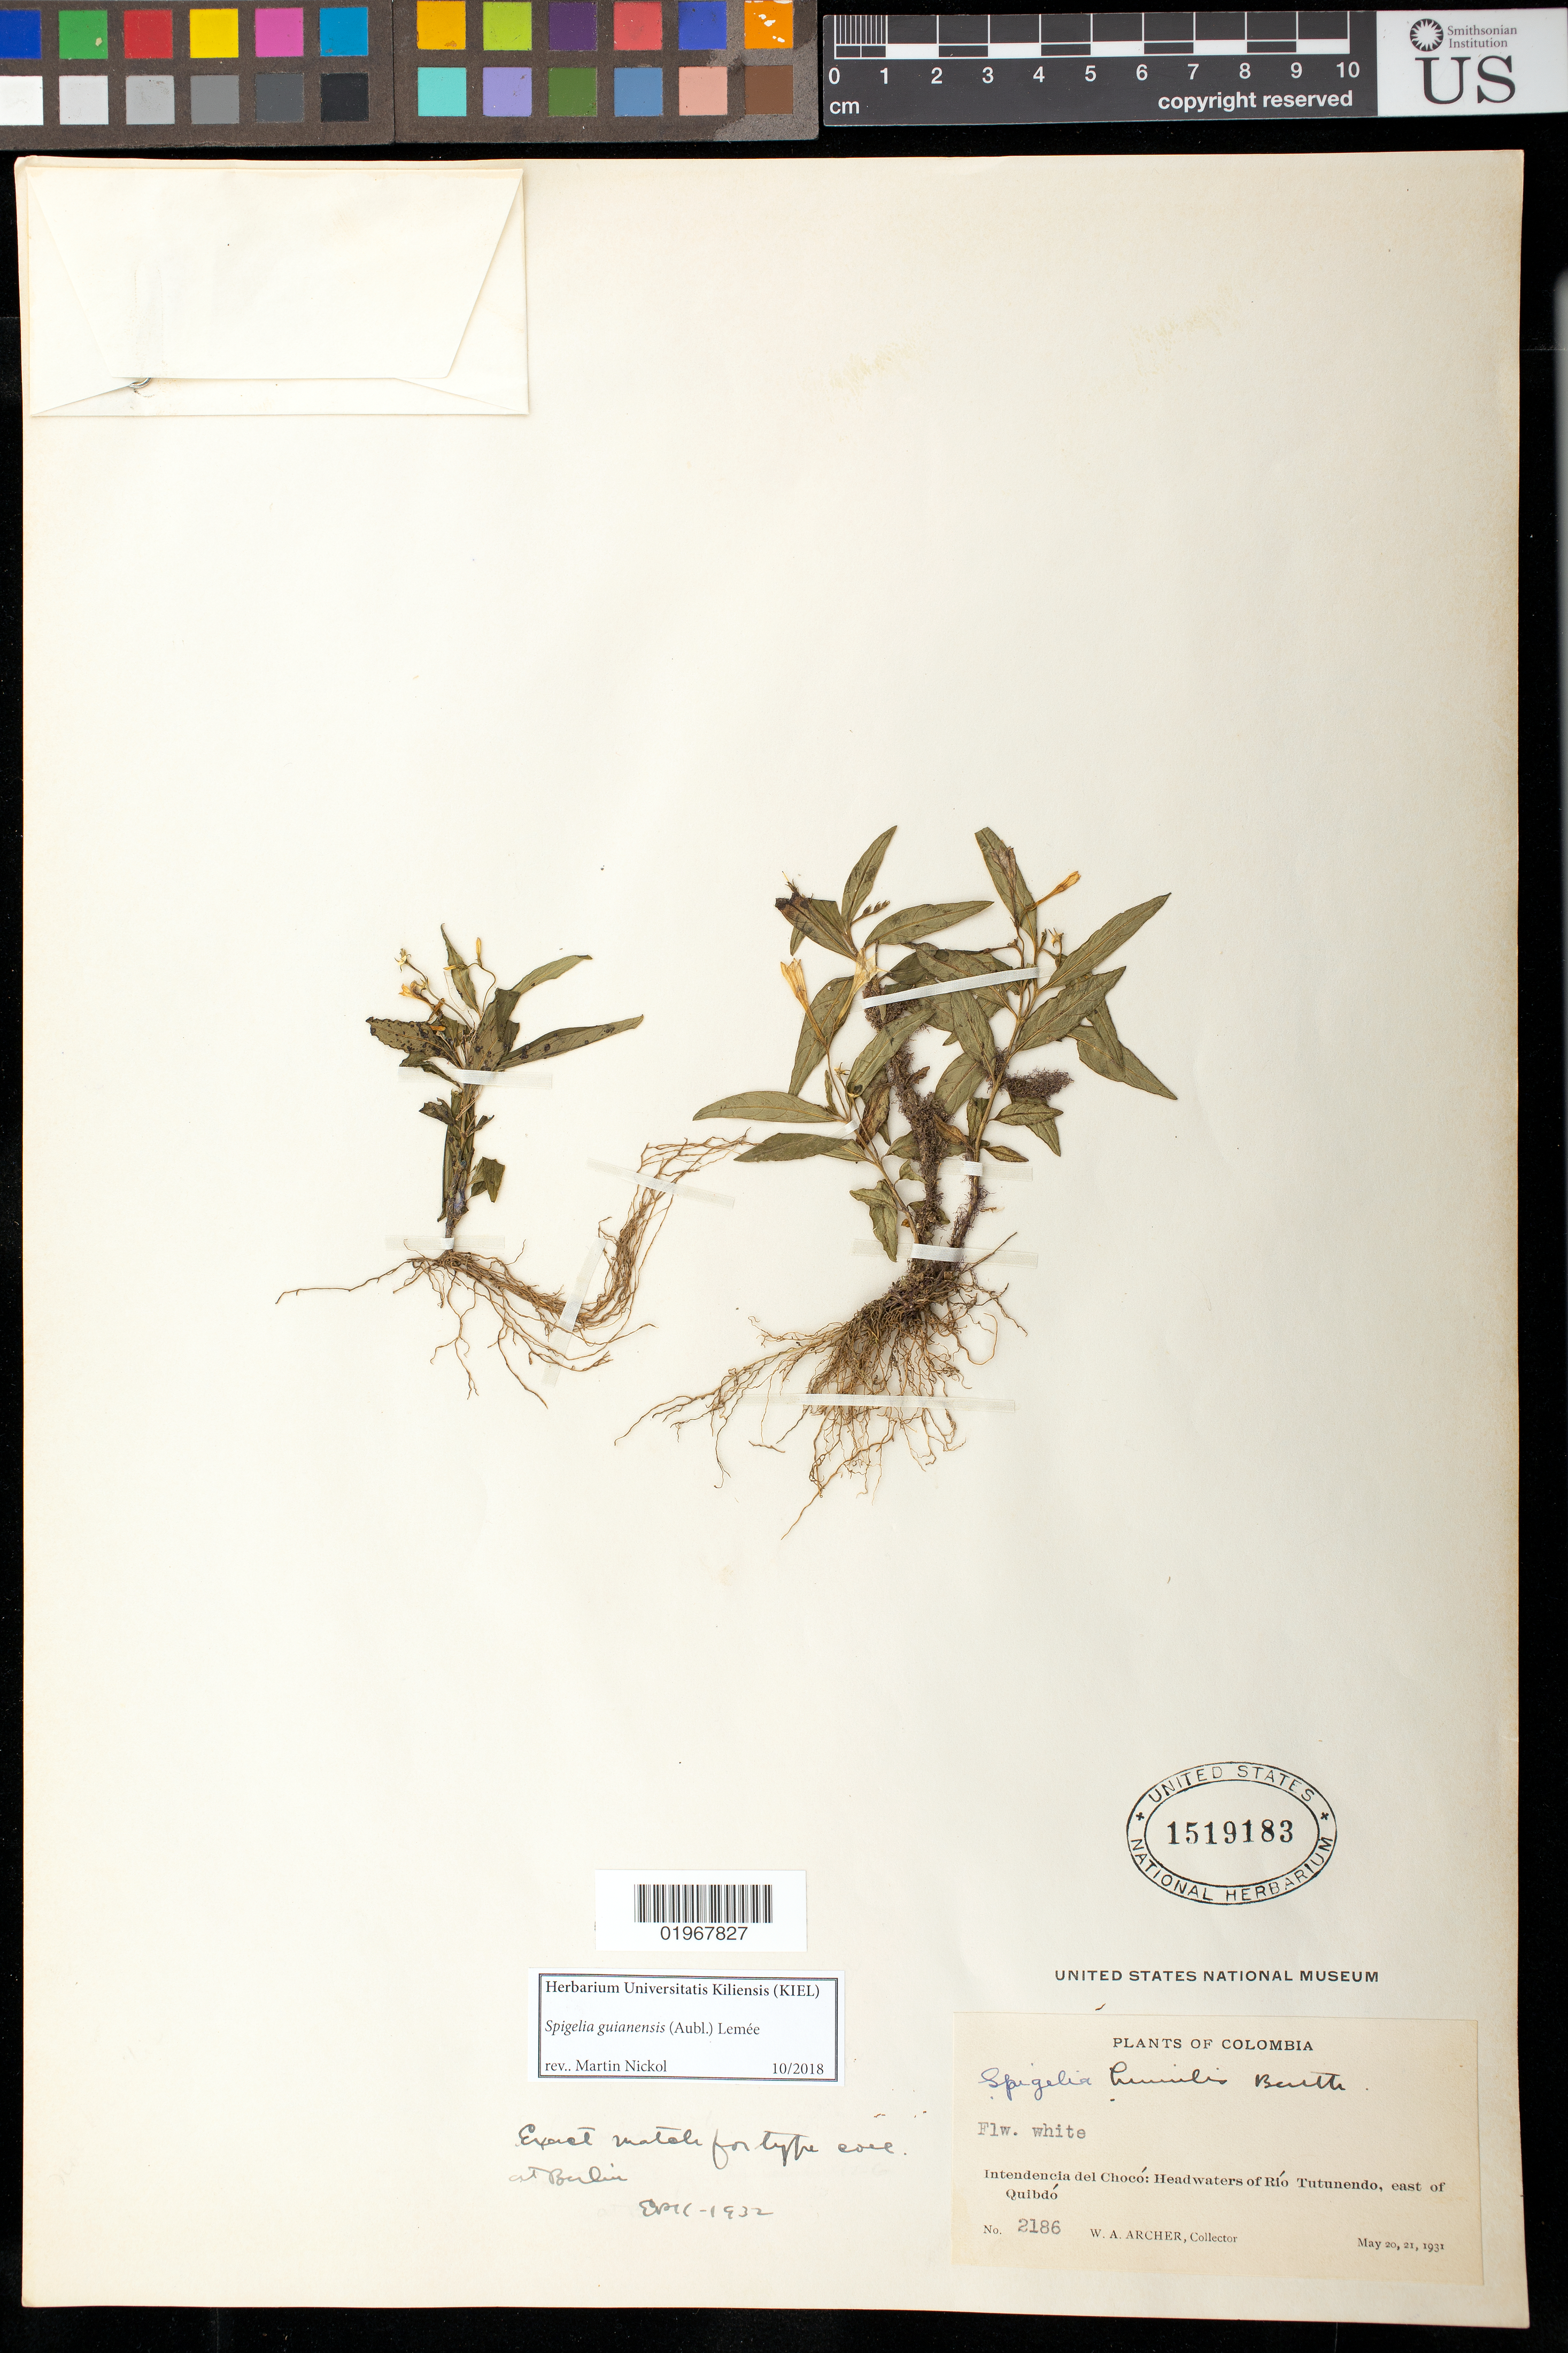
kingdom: Plantae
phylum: Tracheophyta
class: Magnoliopsida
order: Gentianales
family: Loganiaceae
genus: Spigelia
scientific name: Spigelia guianensis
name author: (Aubl.) Lemée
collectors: W. A. Archer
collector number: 2186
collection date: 1931-05-20/1931-05-21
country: Colombia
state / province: Chocó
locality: Intendencia del Choco: Headwaters of Rio Tutunendo, east of Quibdo.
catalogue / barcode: US 1519183